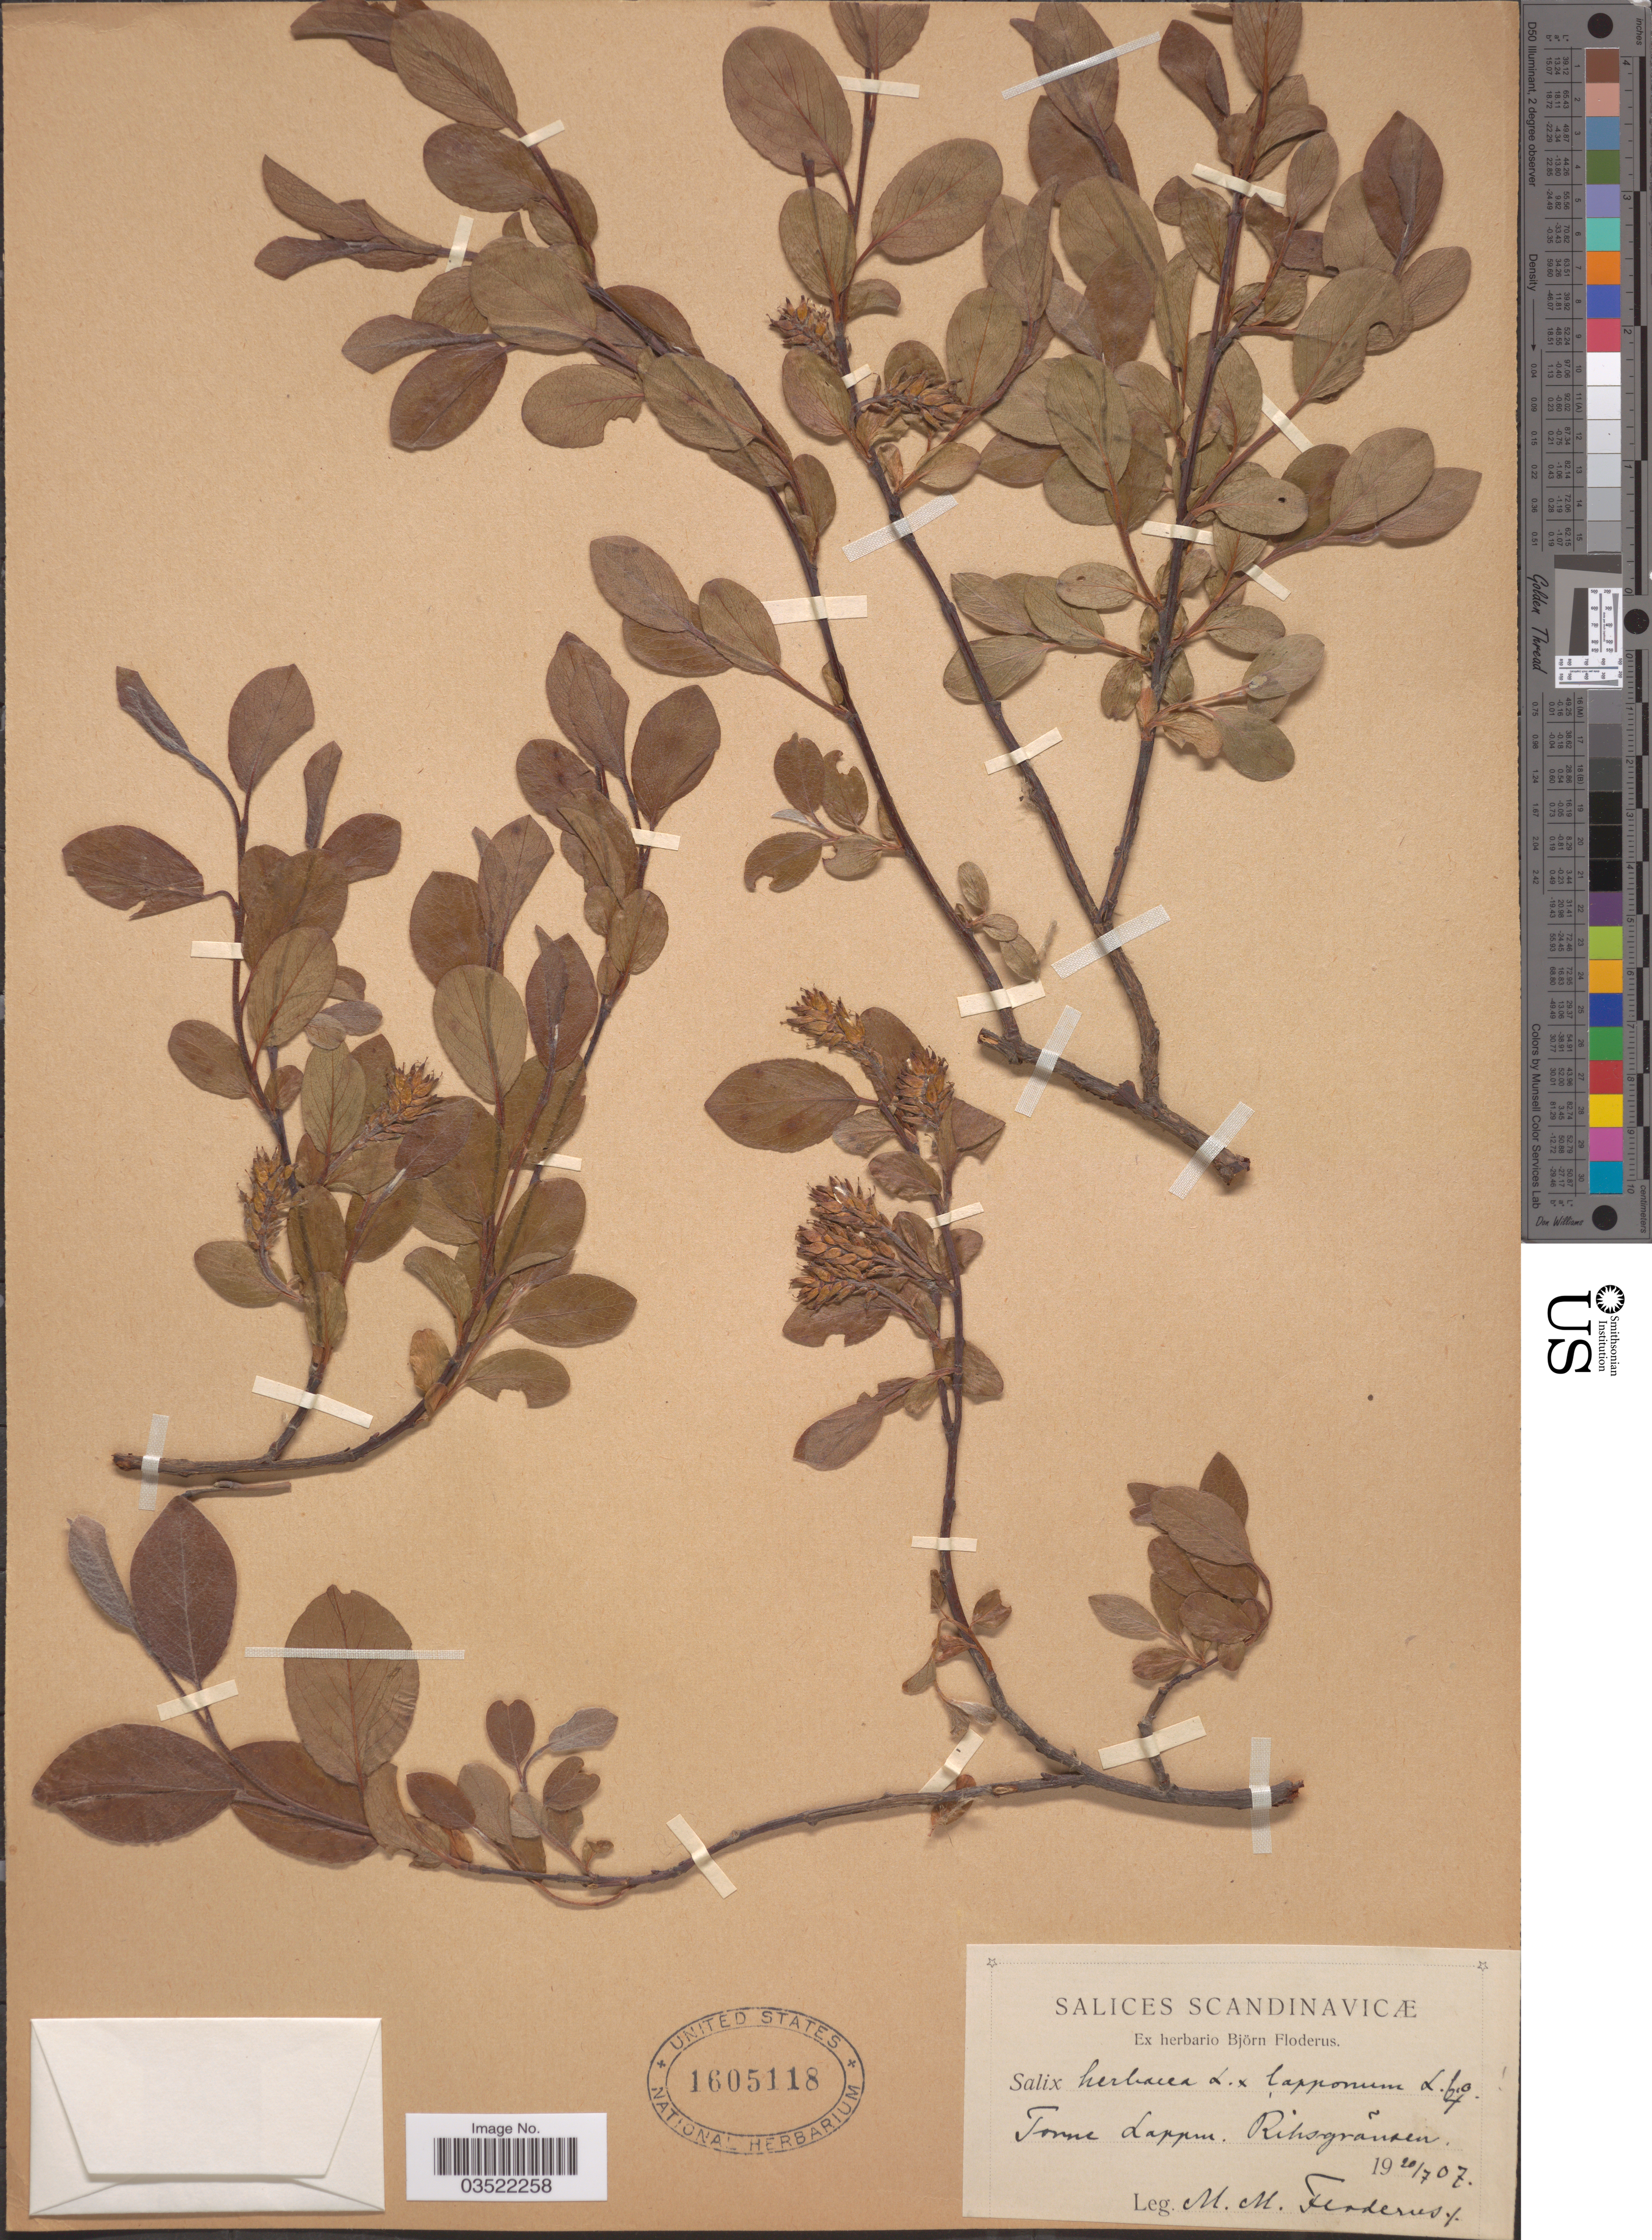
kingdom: Plantae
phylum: Tracheophyta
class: Magnoliopsida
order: Malpighiales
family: Salicaceae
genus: Salix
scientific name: Salix herbacea x S. lapponum L.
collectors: M. Floderus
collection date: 1907-07-20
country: Sweden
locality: Scandinavicæ. Torne Lappm. Riksgrãnsen.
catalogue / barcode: US 1605118